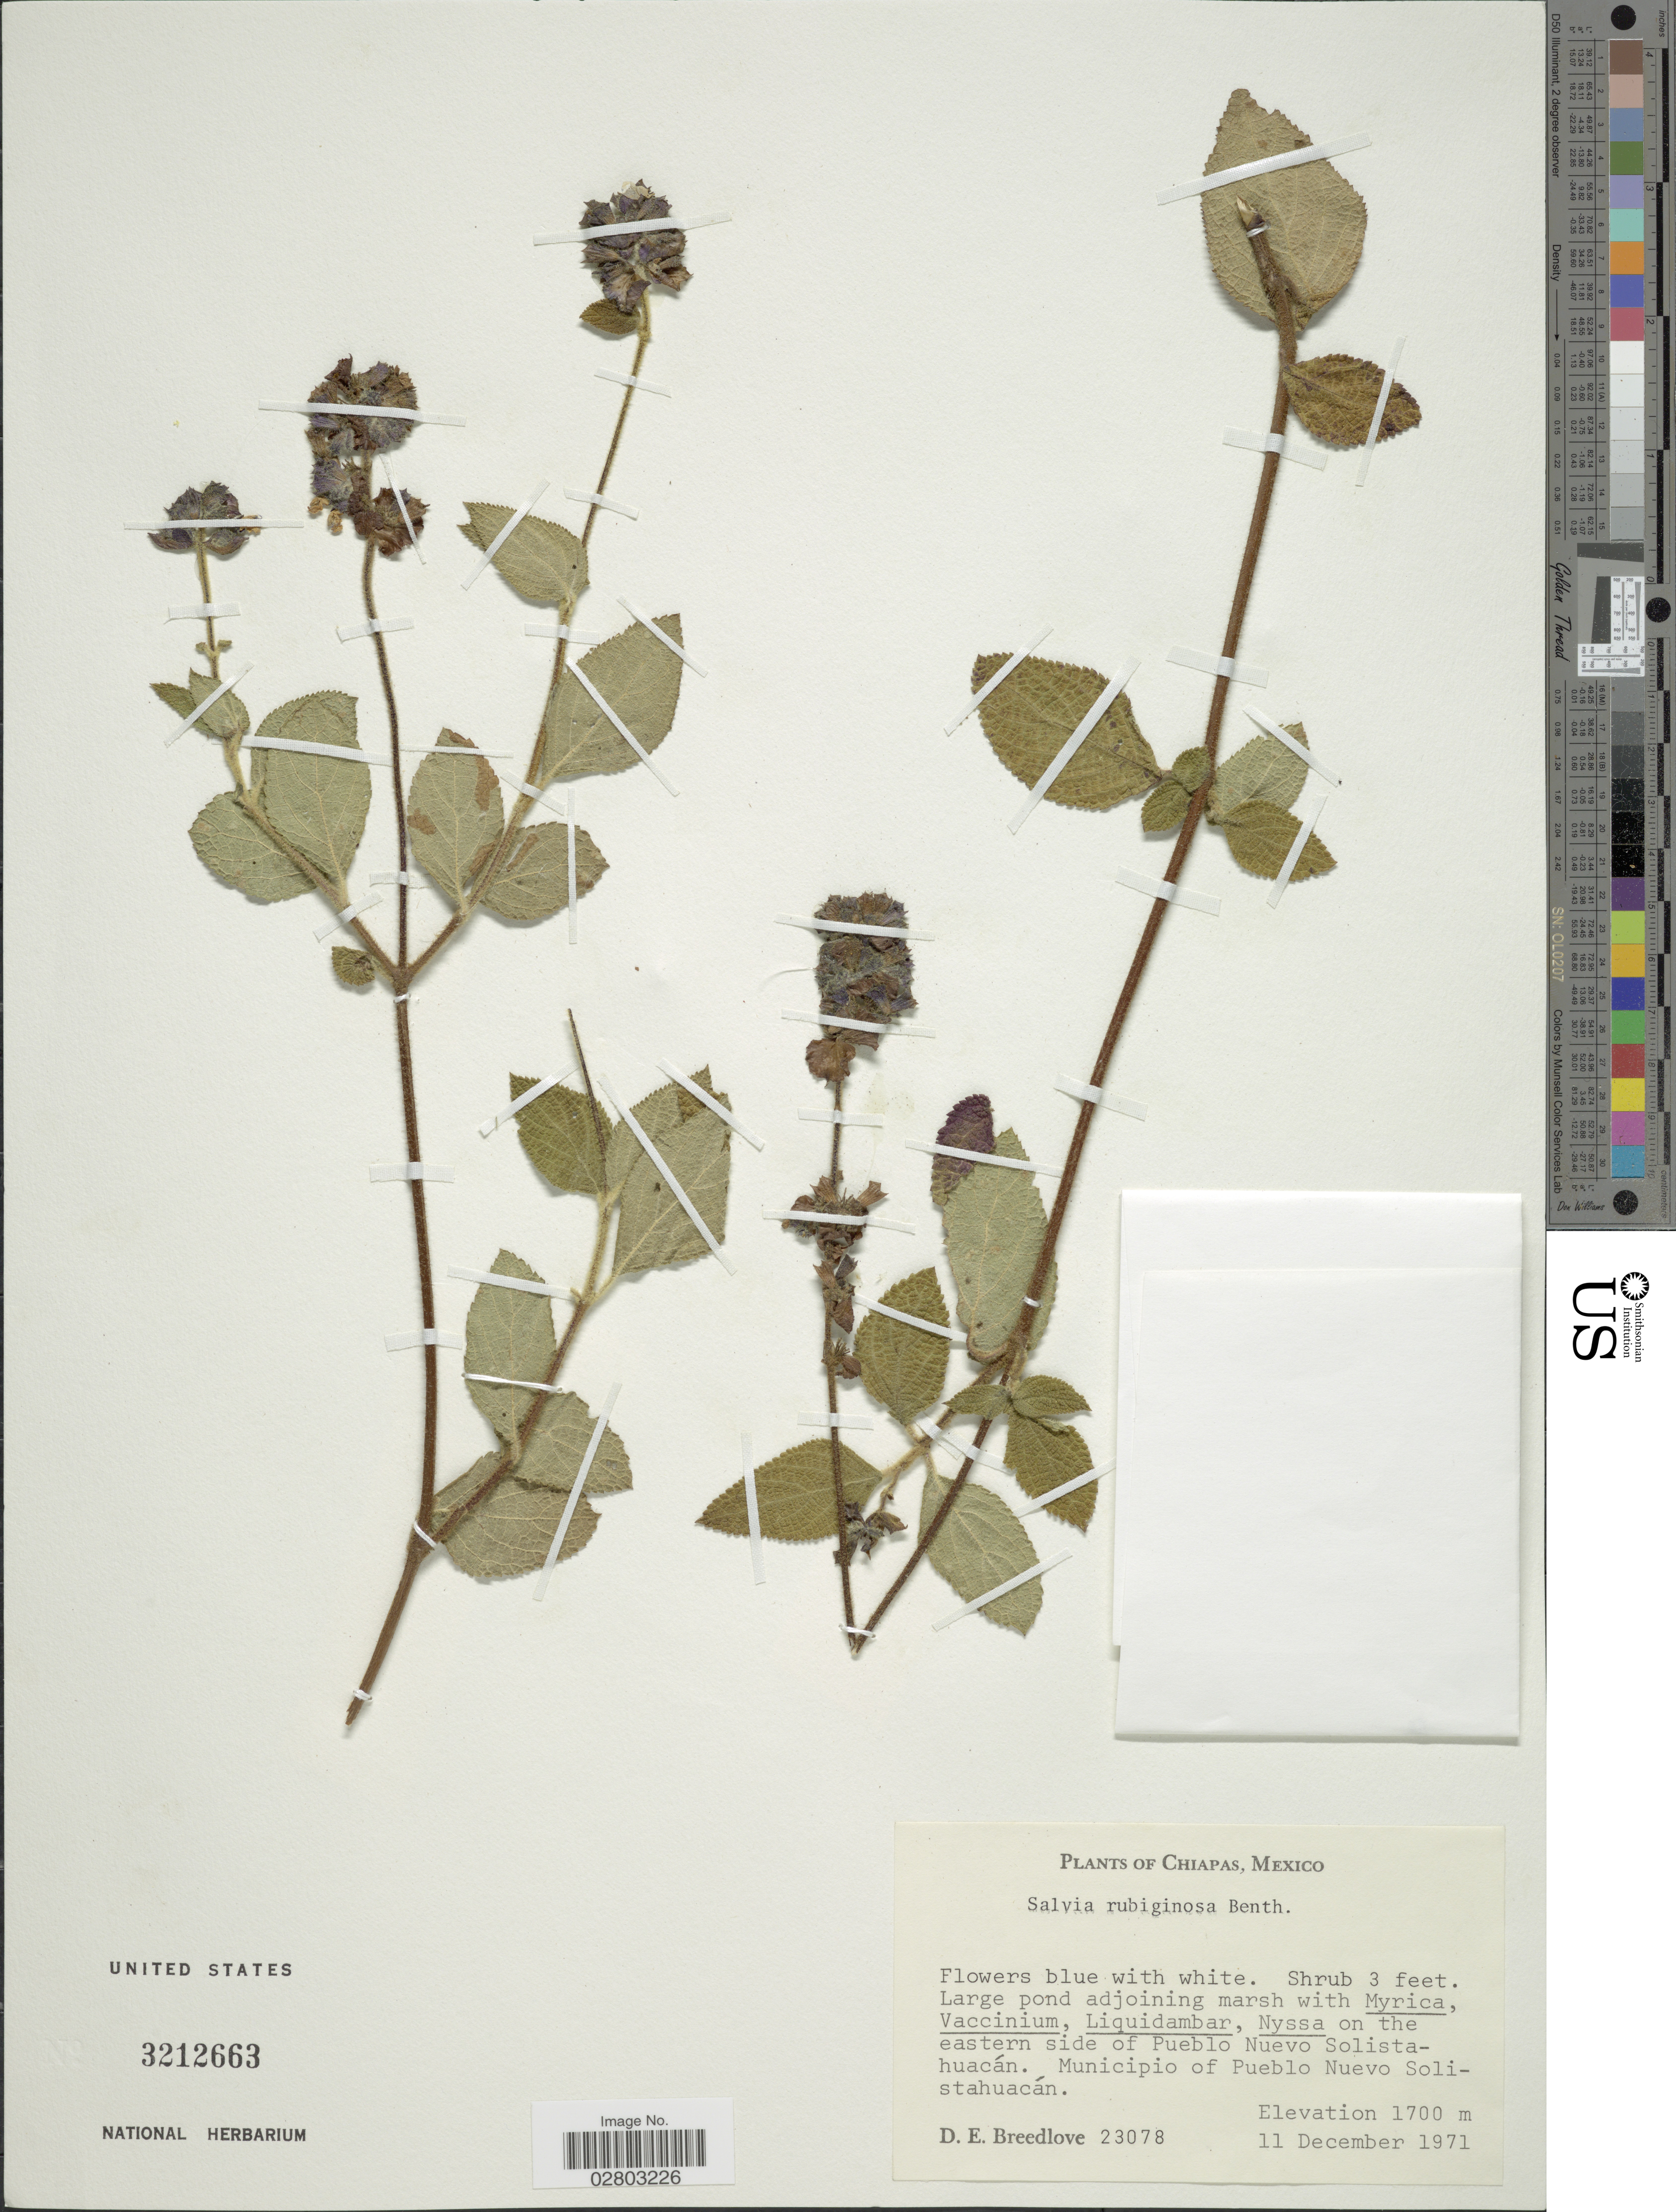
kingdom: Plantae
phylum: Tracheophyta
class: Magnoliopsida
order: Lamiales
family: Lamiaceae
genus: Salvia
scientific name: Salvia rubiginosa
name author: Benth.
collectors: D. E. Breedlove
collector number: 23078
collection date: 1971-12-11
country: Mexico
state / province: Chiapas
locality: On the eastern side of Pueblo Nuevo Solistahuacán. Municipio of Pueblo Nuevo Solistahuacán.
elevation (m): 1700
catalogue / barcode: US 3212663